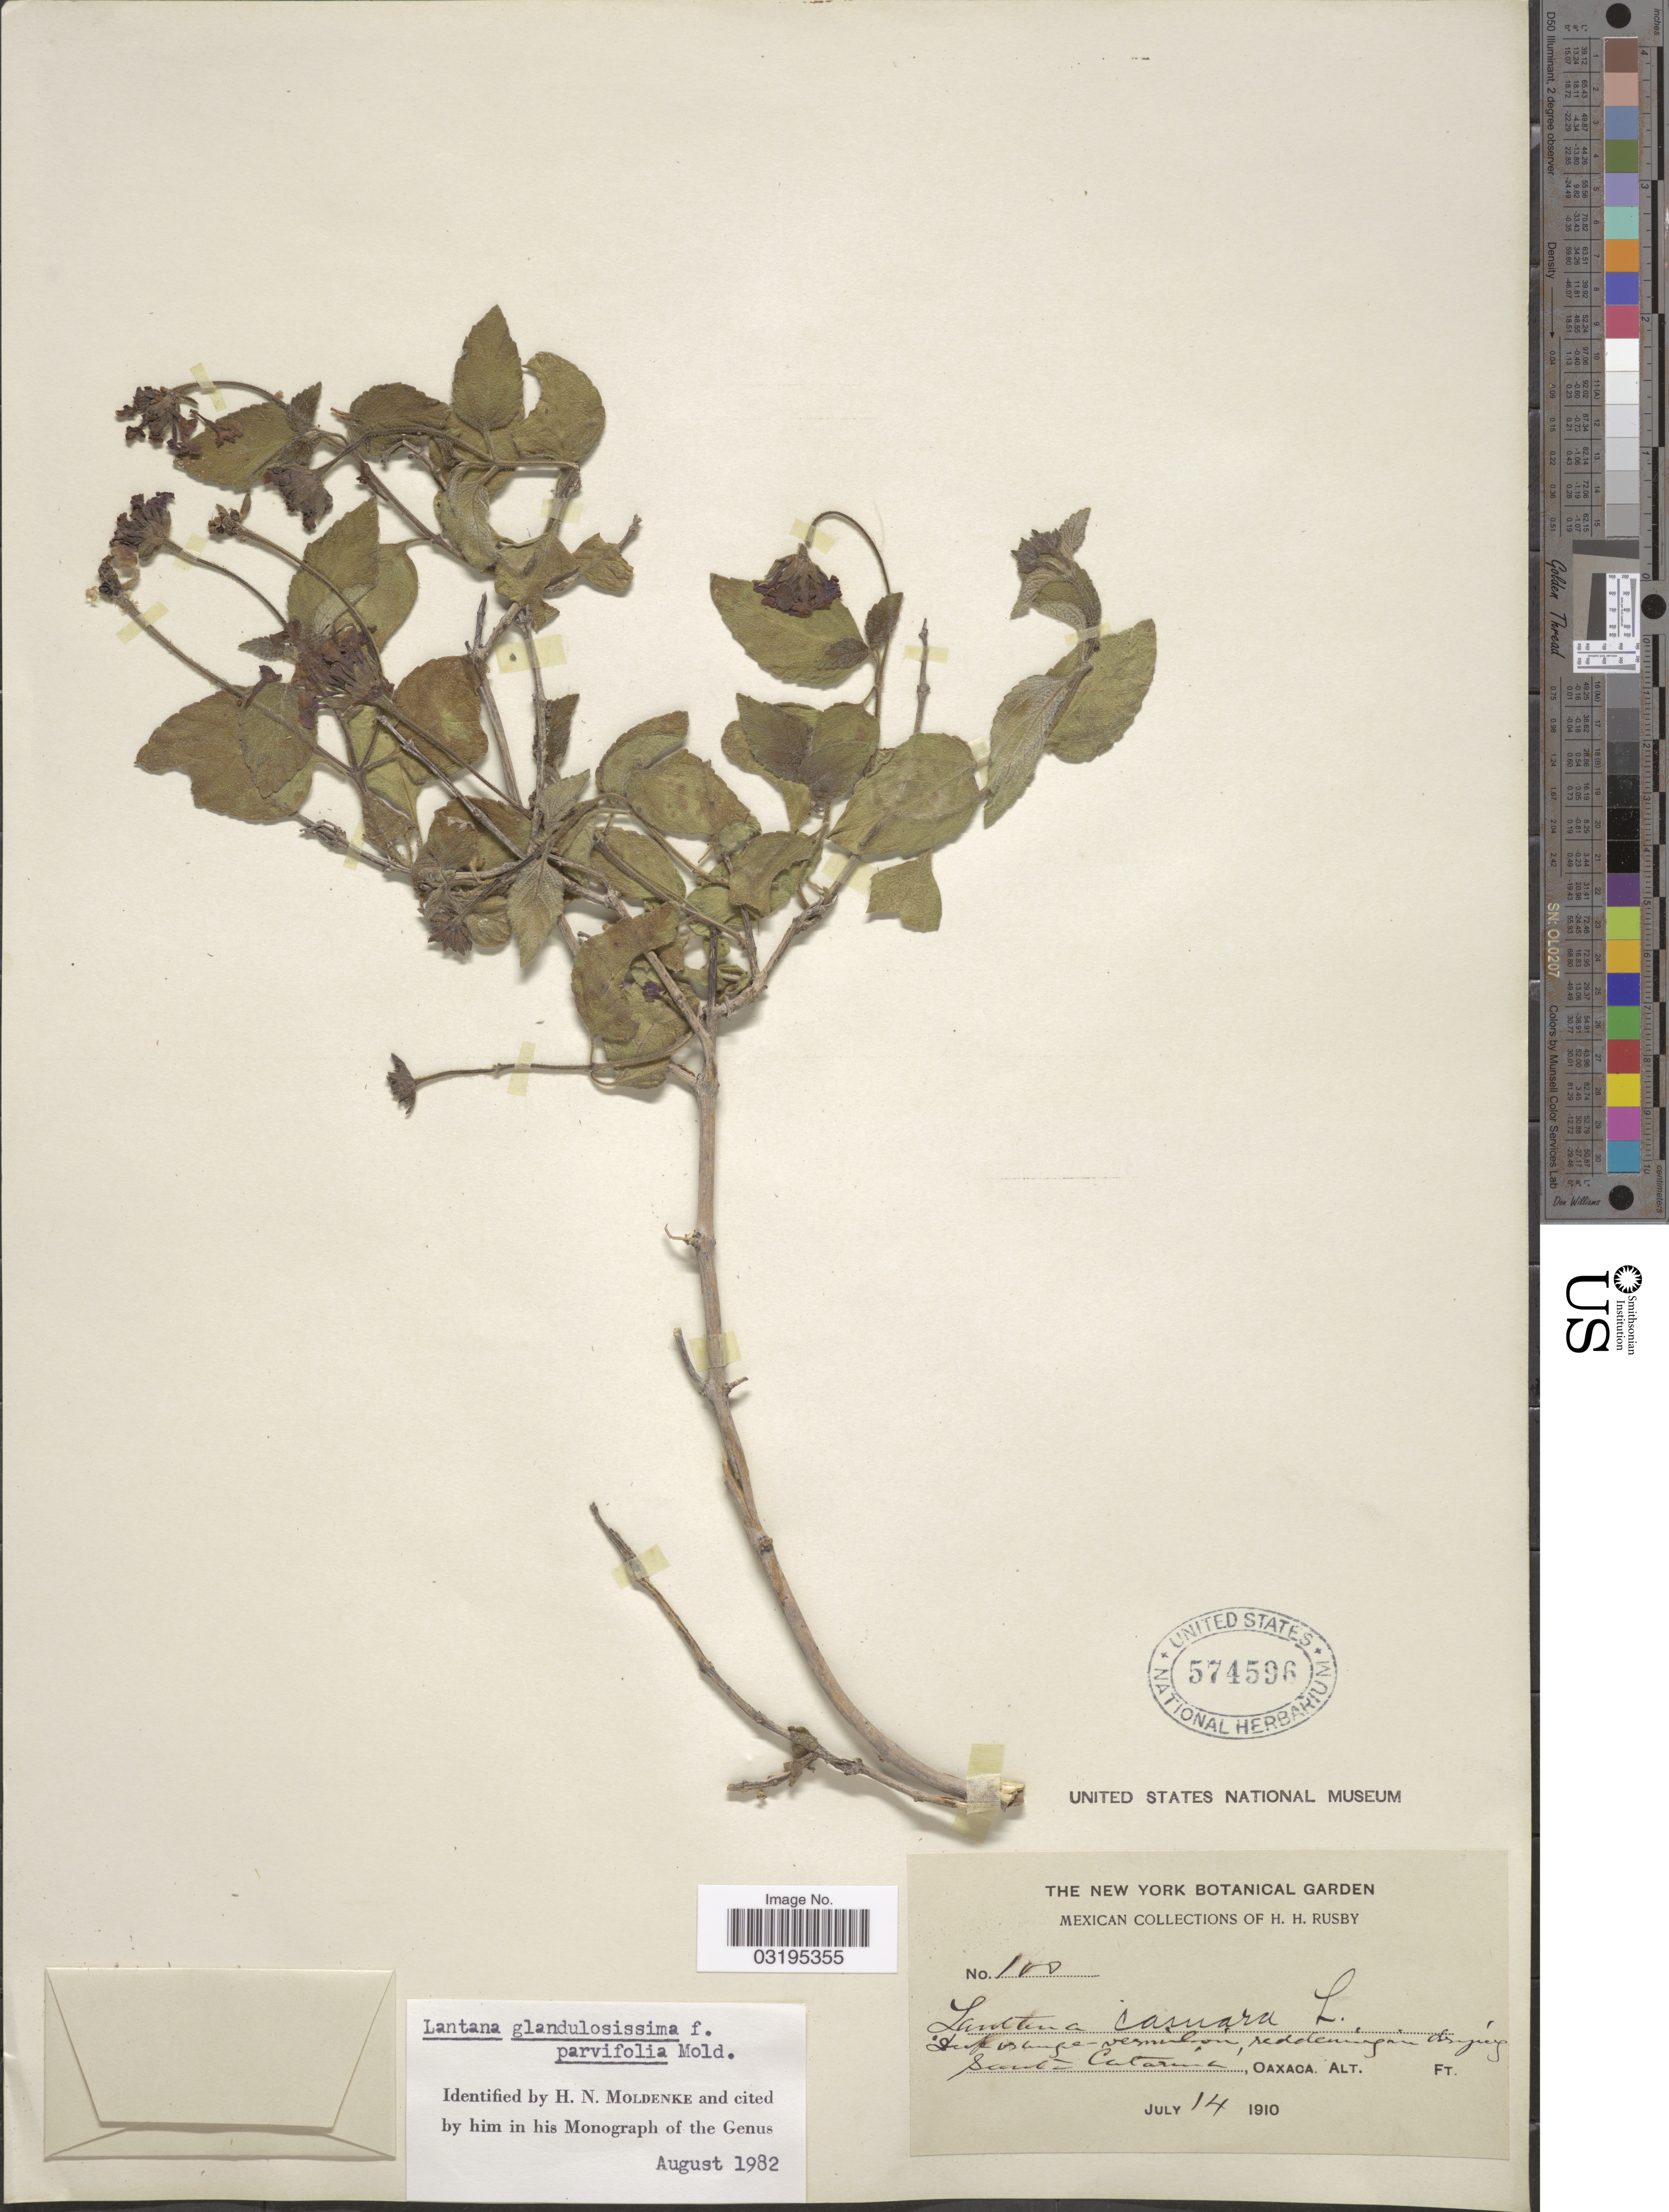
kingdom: Plantae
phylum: Tracheophyta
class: Magnoliopsida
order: Lamiales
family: Verbenaceae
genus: Lantana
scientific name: Lantana glandulosissima f. parvifolia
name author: Hayek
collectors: H. H. Rusby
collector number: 100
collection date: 1910-07-14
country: Mexico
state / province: Oaxaca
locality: Santa Catarina.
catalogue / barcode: US 574596